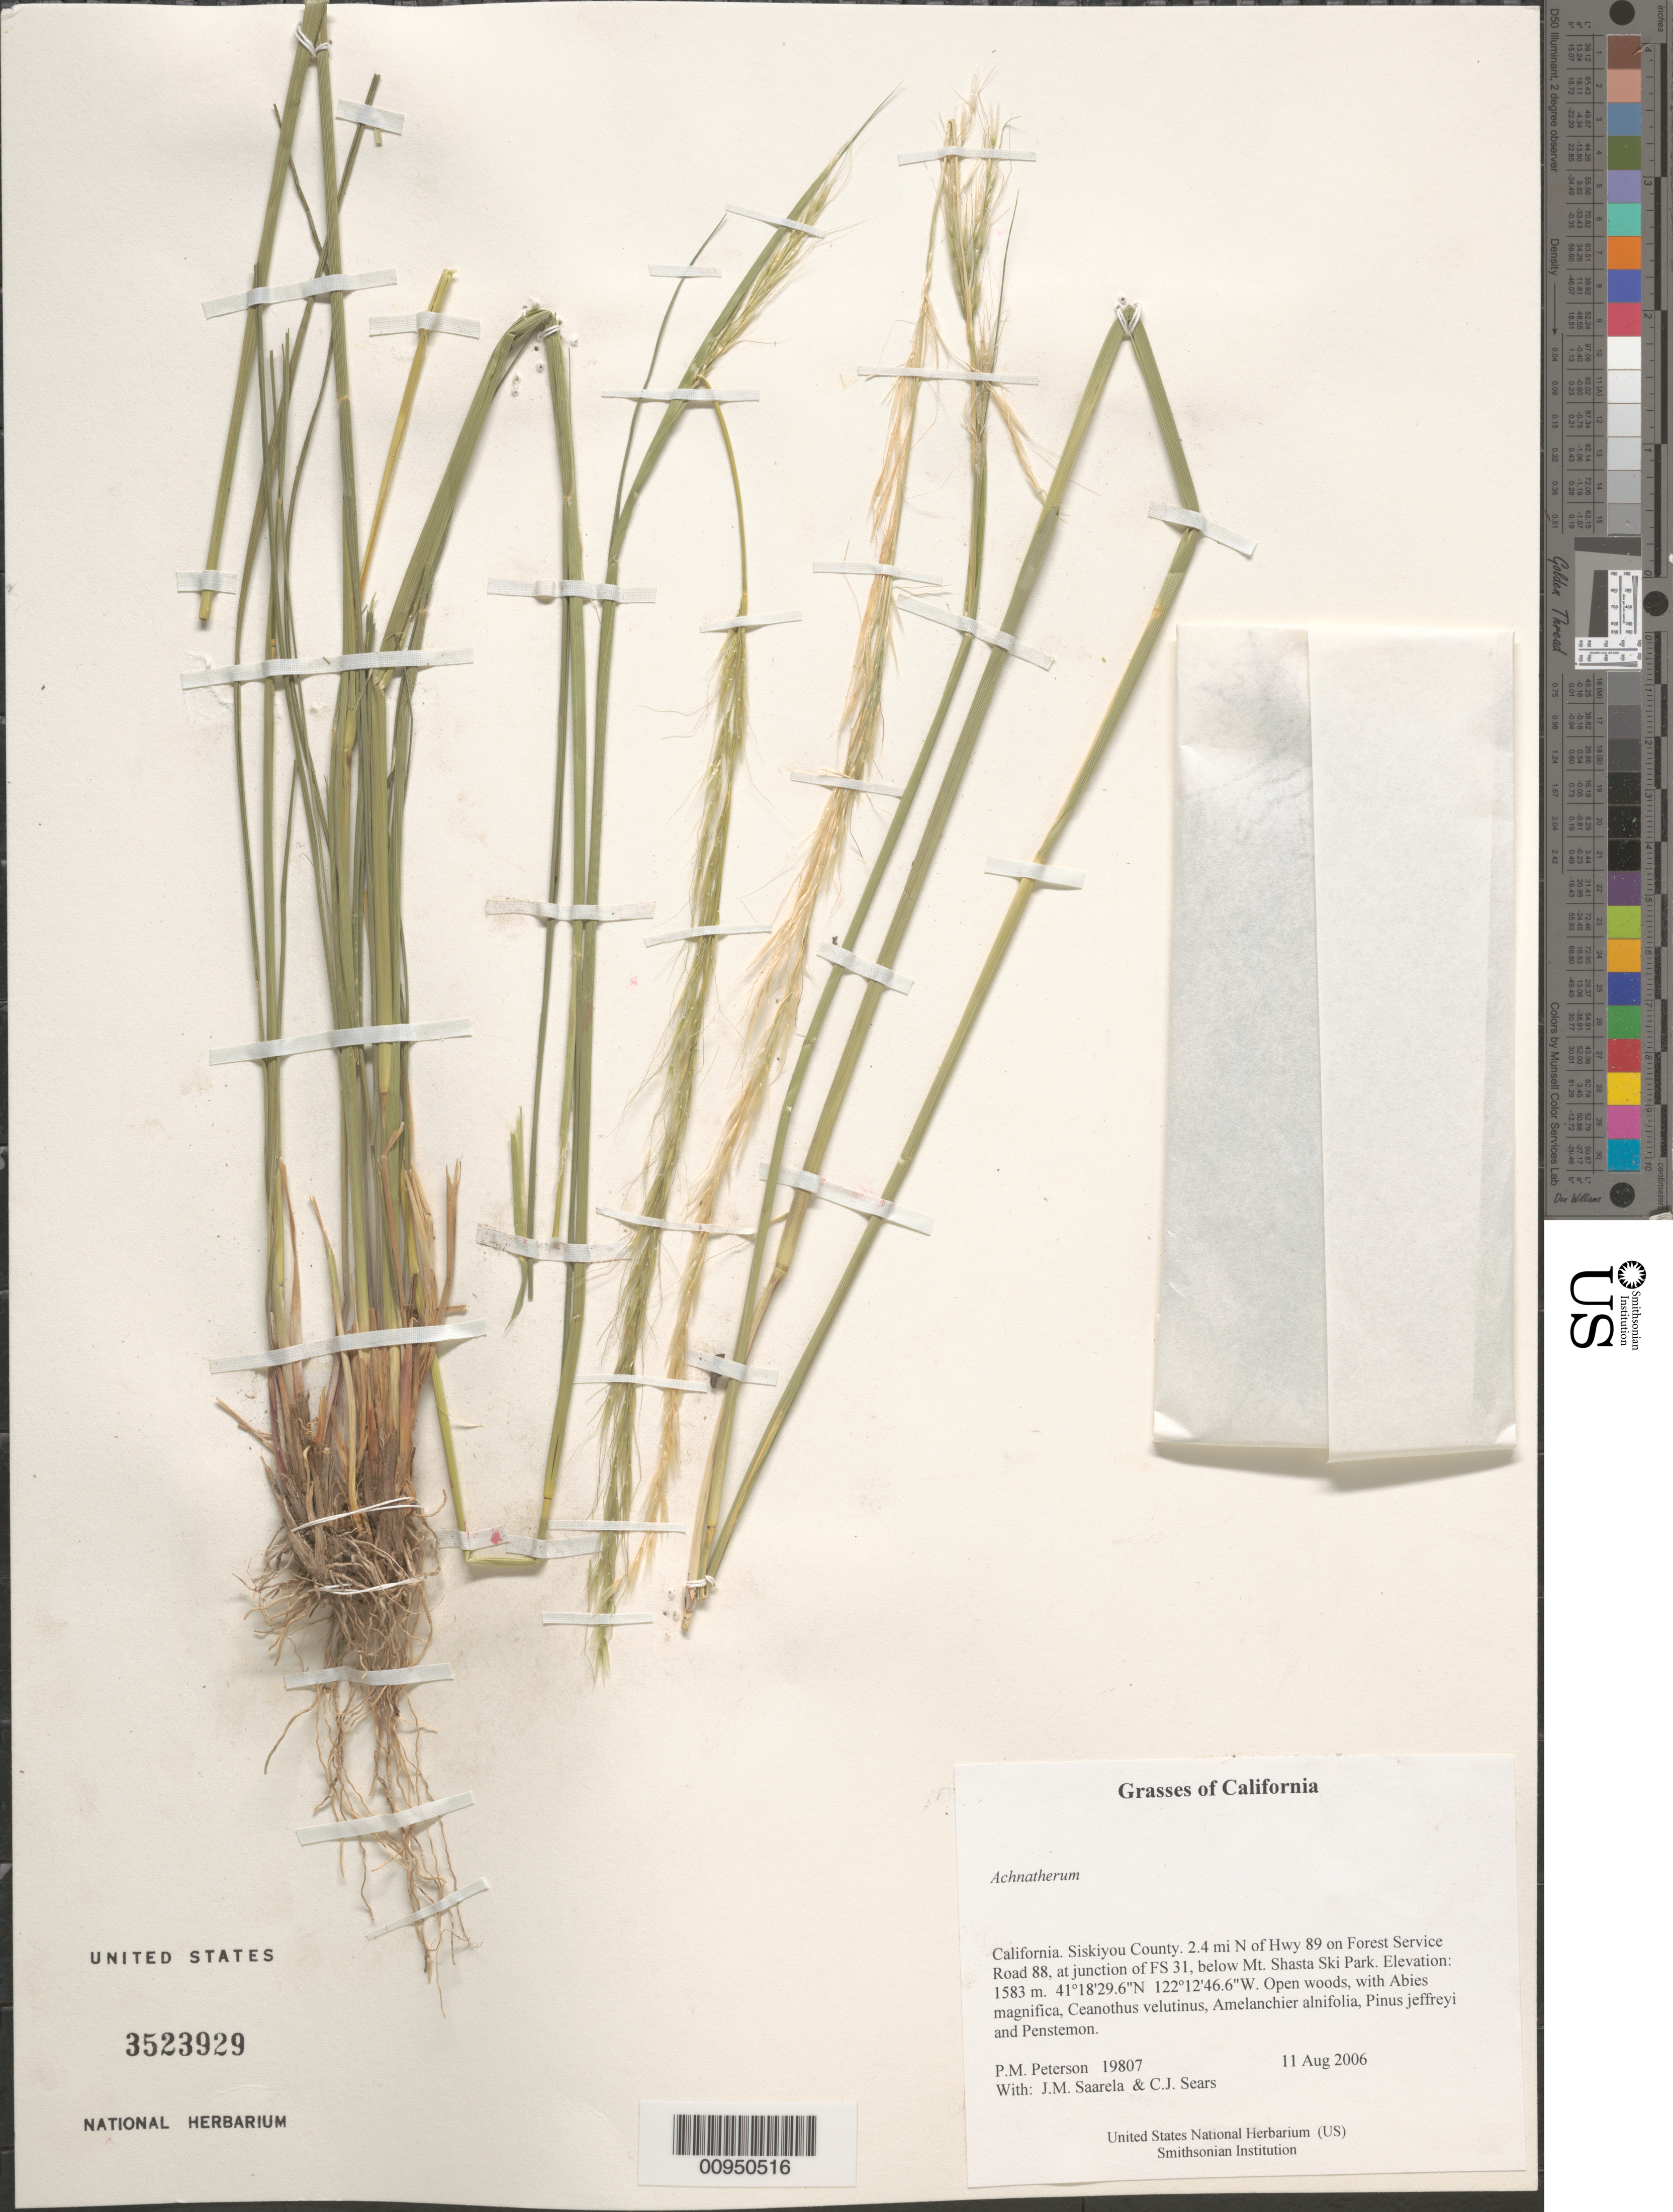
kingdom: Plantae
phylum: Tracheophyta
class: Liliopsida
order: Poales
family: Poaceae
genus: Achnatherum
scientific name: Achnatherum sp.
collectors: P. M. Peterson, J. Saarela & C. Sears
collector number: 19807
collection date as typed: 11 Aug 2006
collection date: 2006-08-11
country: United States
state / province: California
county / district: Siskiyou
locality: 2.4 mi N of Hwy 89 on Forest Service Road 88, at junction of FS 31, below Mt. Shasta Ski Park.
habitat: Open woods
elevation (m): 1583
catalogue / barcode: US 3523929